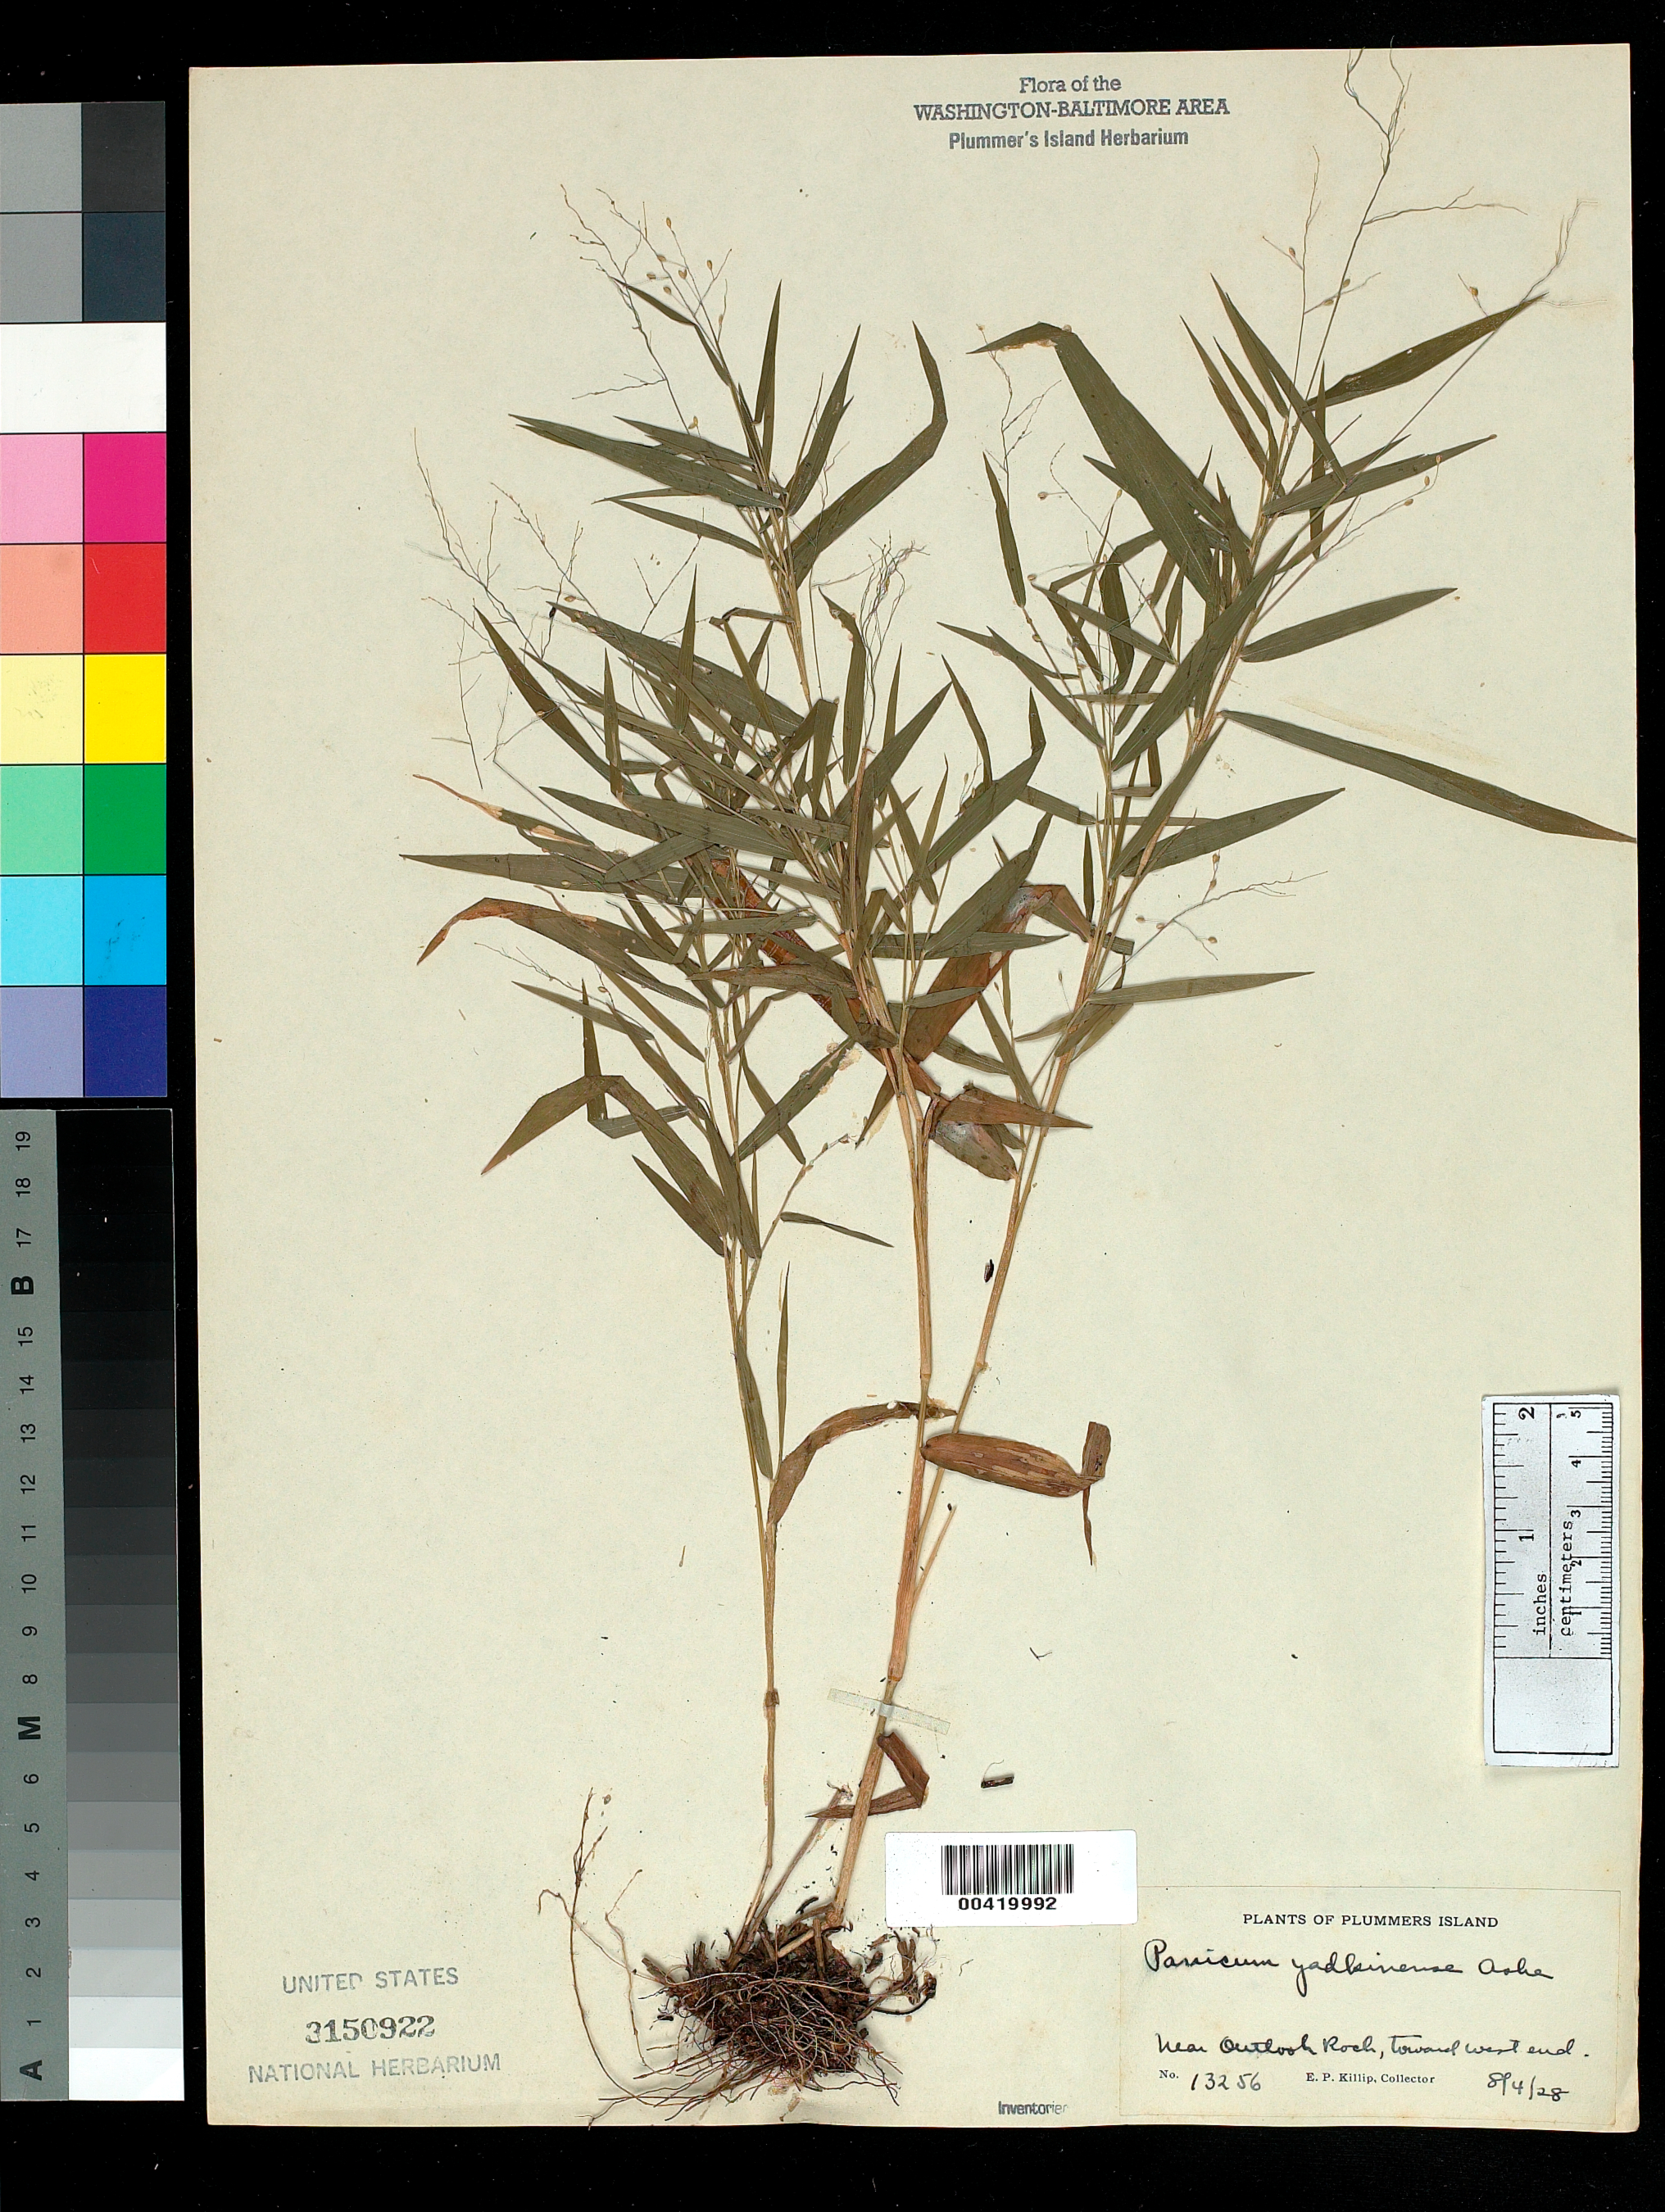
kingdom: Plantae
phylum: Tracheophyta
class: Liliopsida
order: Poales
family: Poaceae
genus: Panicum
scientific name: Panicum yadkinense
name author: Ashe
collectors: E. P. Killip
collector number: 13256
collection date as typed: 04 Aug 1928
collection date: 1928-08-04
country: United States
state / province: Maryland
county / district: Montgomery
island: Plummers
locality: Plummer's Island; near Outlook Rock, toward west end C. & O. Canal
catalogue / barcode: US 3150922